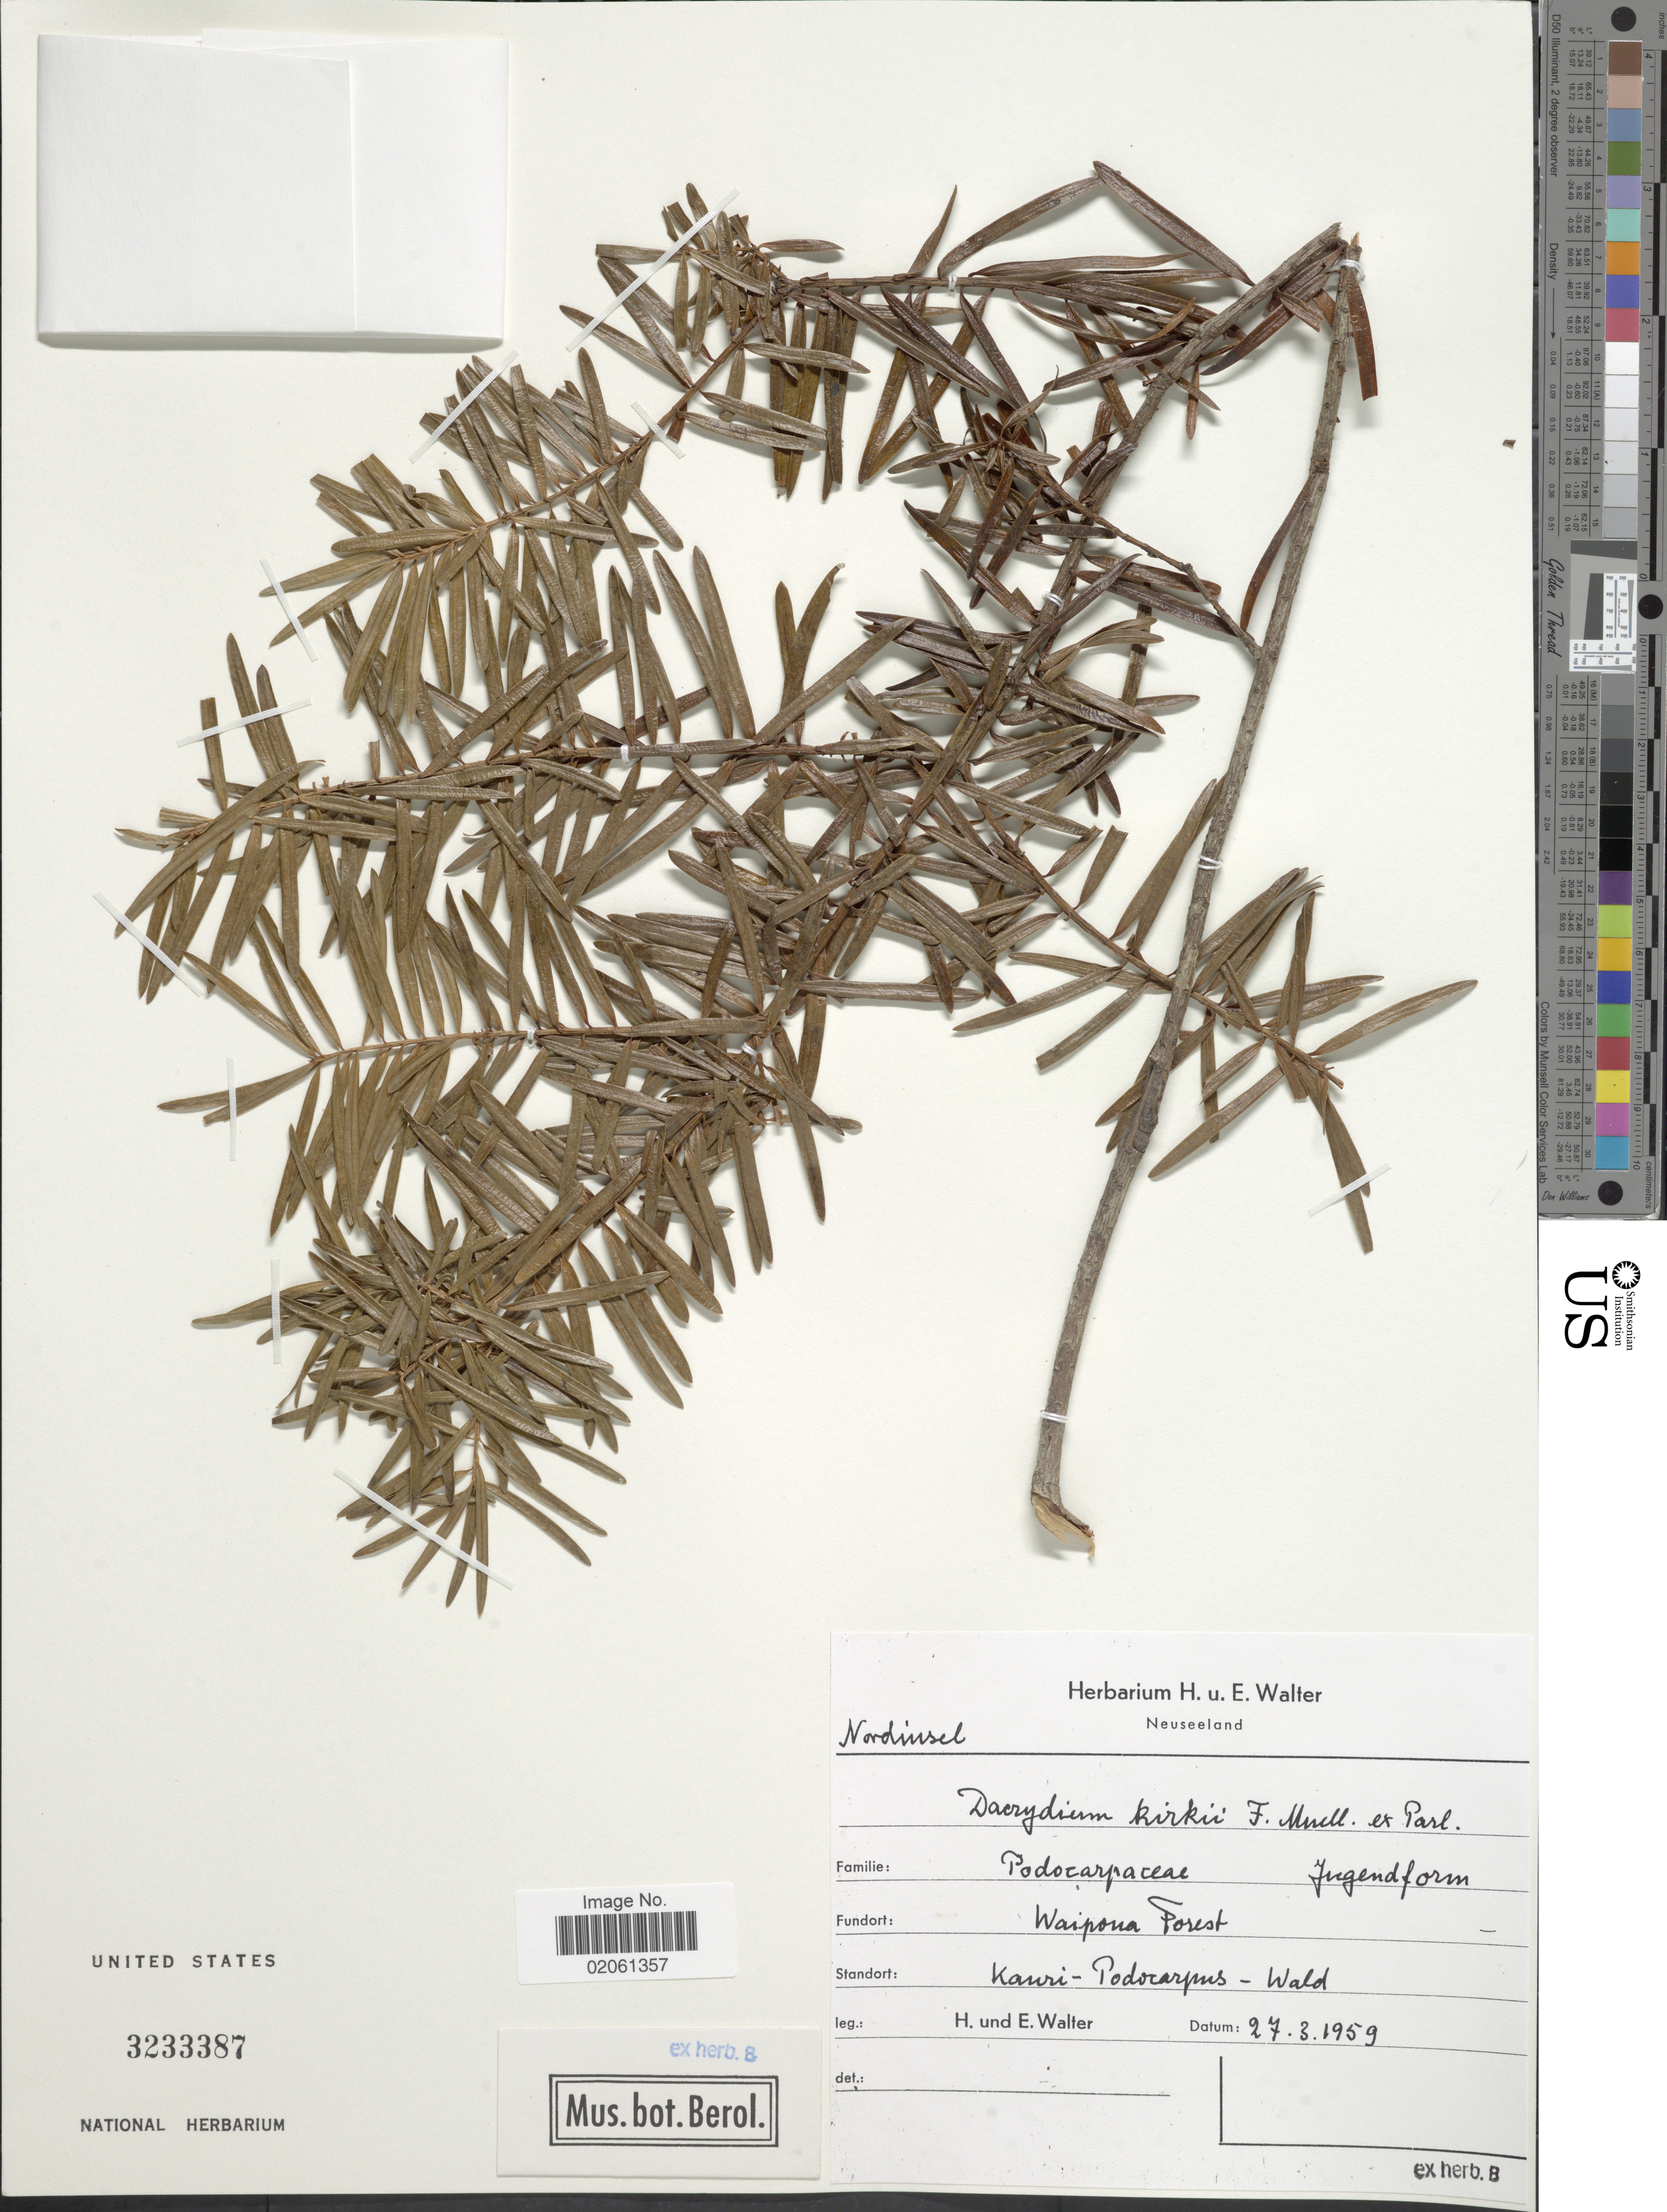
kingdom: Plantae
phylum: Tracheophyta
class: Pinopsida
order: Pinales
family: Podocarpaceae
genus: Dacrydium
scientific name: Dacrydium kirkii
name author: F. Muell. ex Parl.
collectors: H. P. H. Walter & E. Walter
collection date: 1959-03-27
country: New Zealand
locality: Waipoua Forest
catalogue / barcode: US 3233387